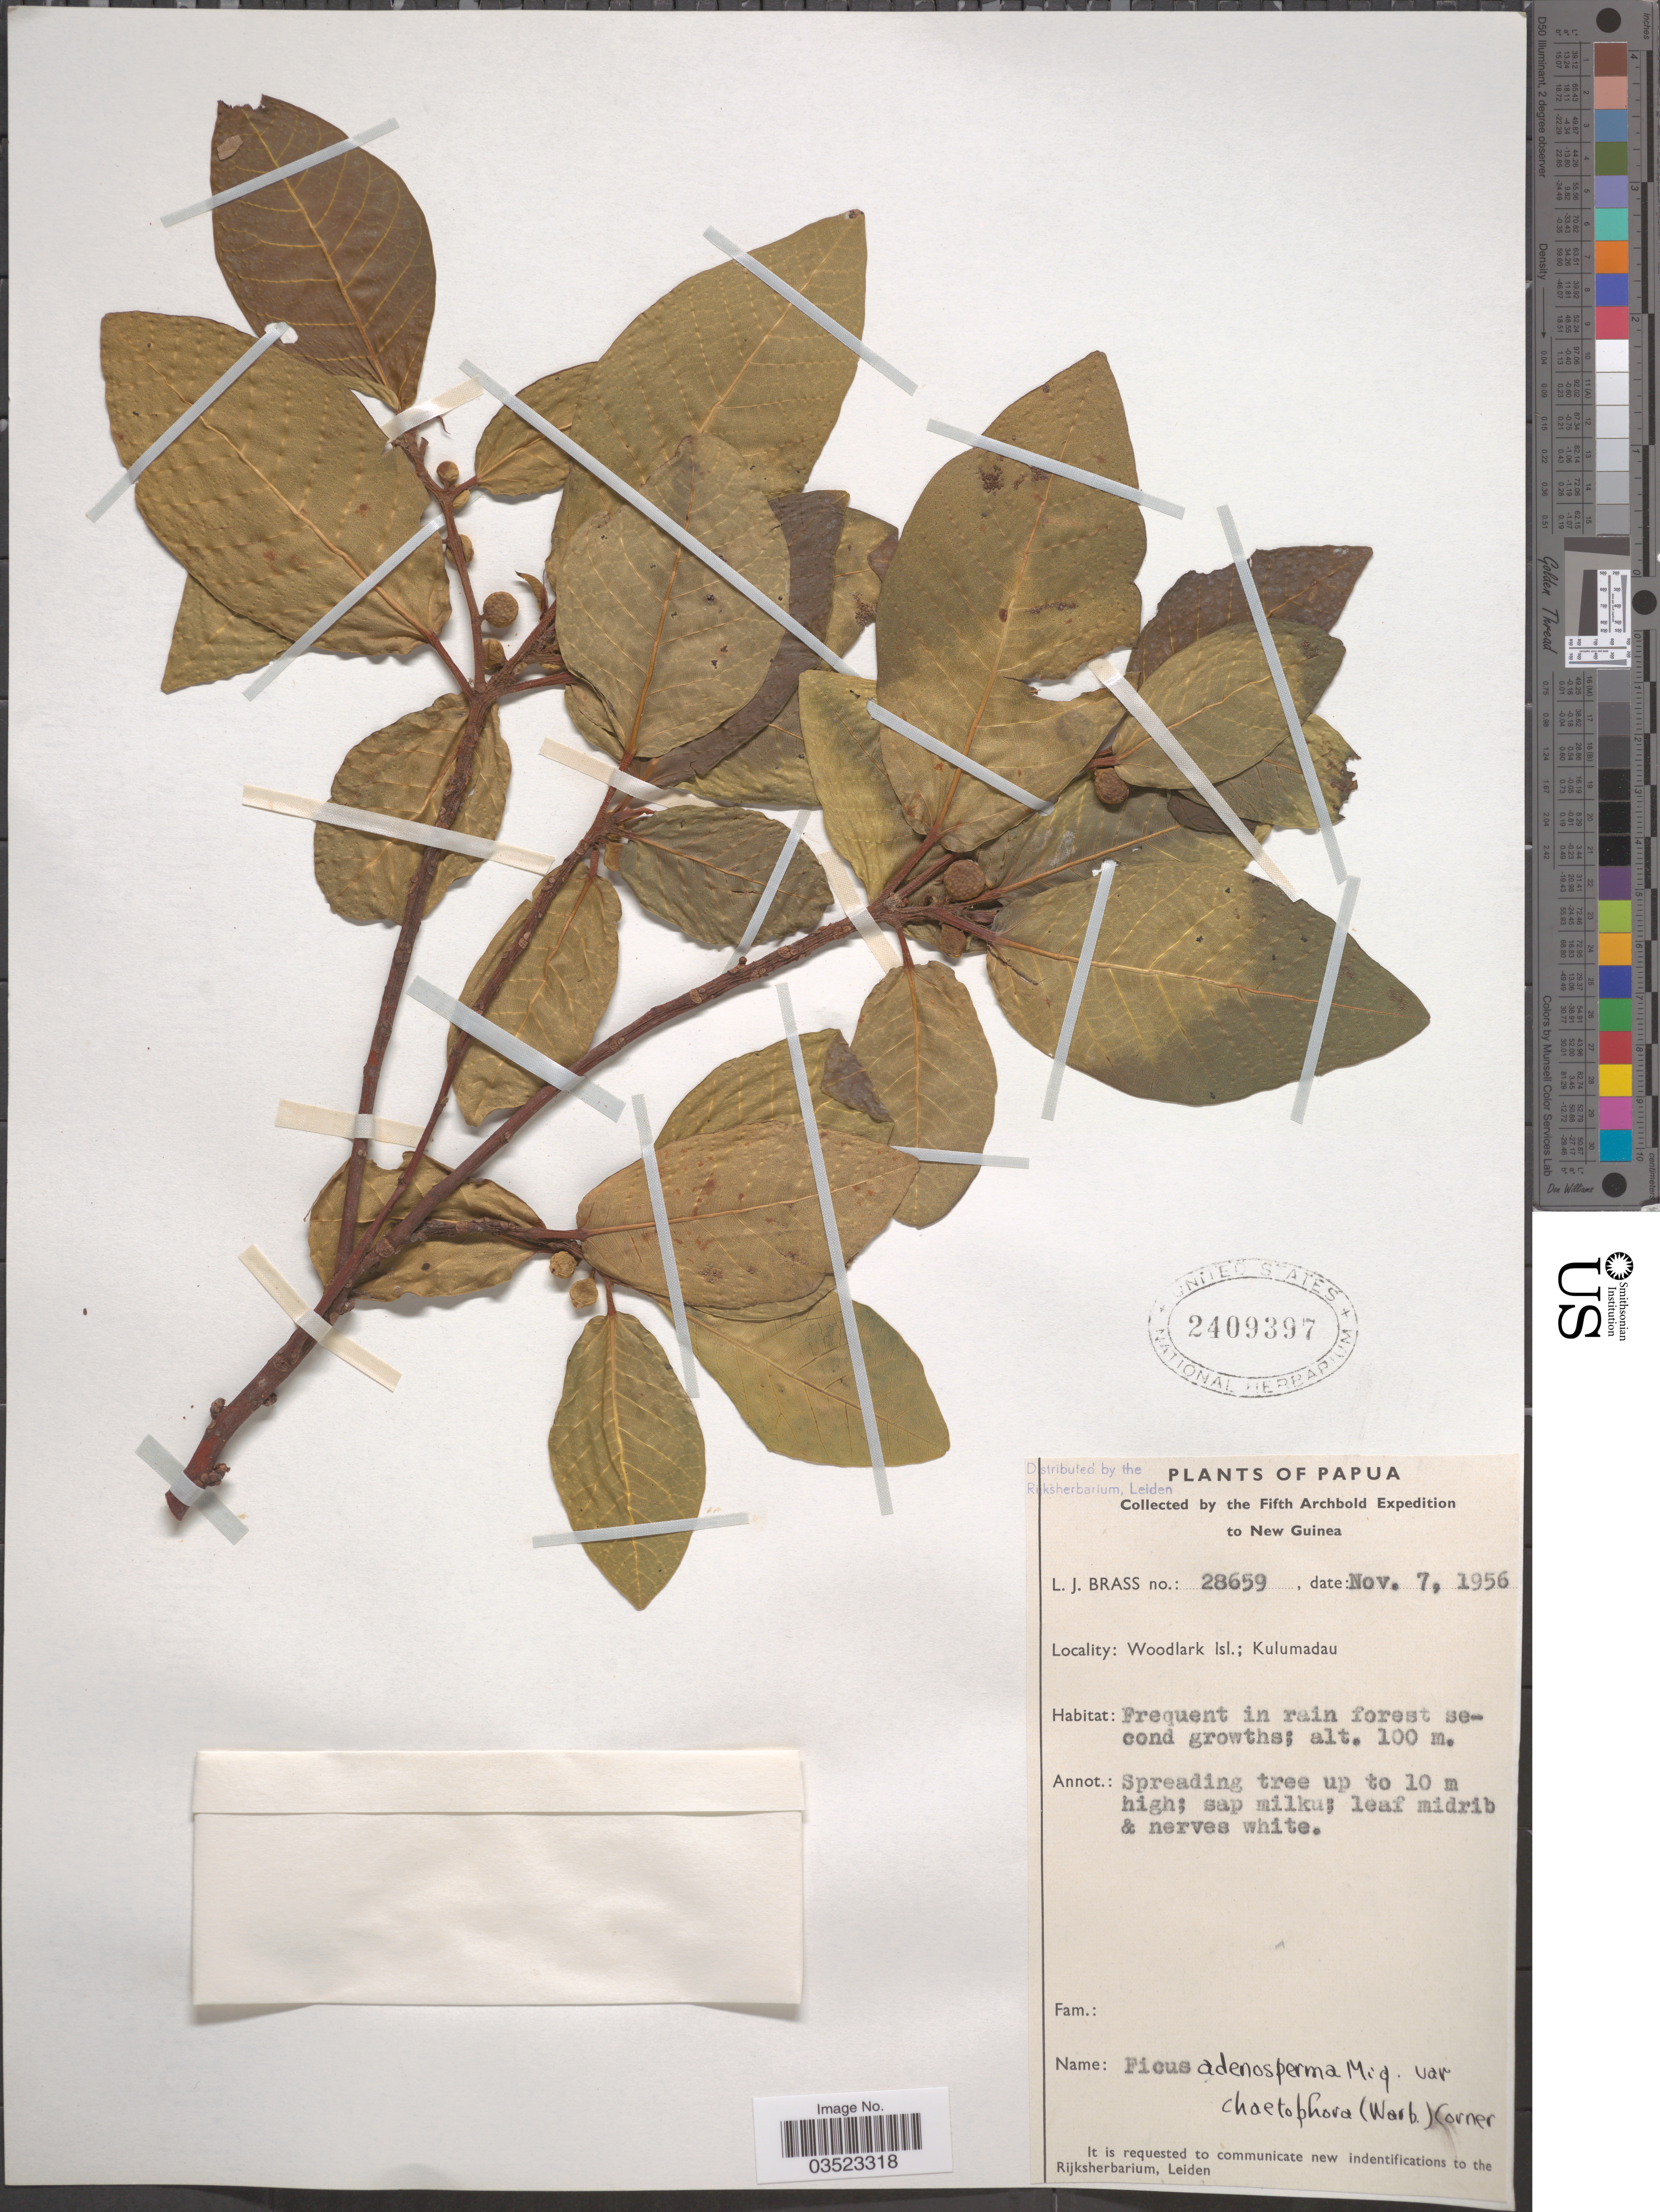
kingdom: Plantae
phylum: Tracheophyta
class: Magnoliopsida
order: Rosales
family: Moraceae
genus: Ficus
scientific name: Ficus adenosperma var. chaetophora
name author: (Warb.) Corner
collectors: L. J. Brass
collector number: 28659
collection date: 1956-11-07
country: Papua New Guinea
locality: Papua. The Fifth Archbold Expedition to New Guinea. Woodlark Isl.; Kulumadau.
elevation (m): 100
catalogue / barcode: US 2409397